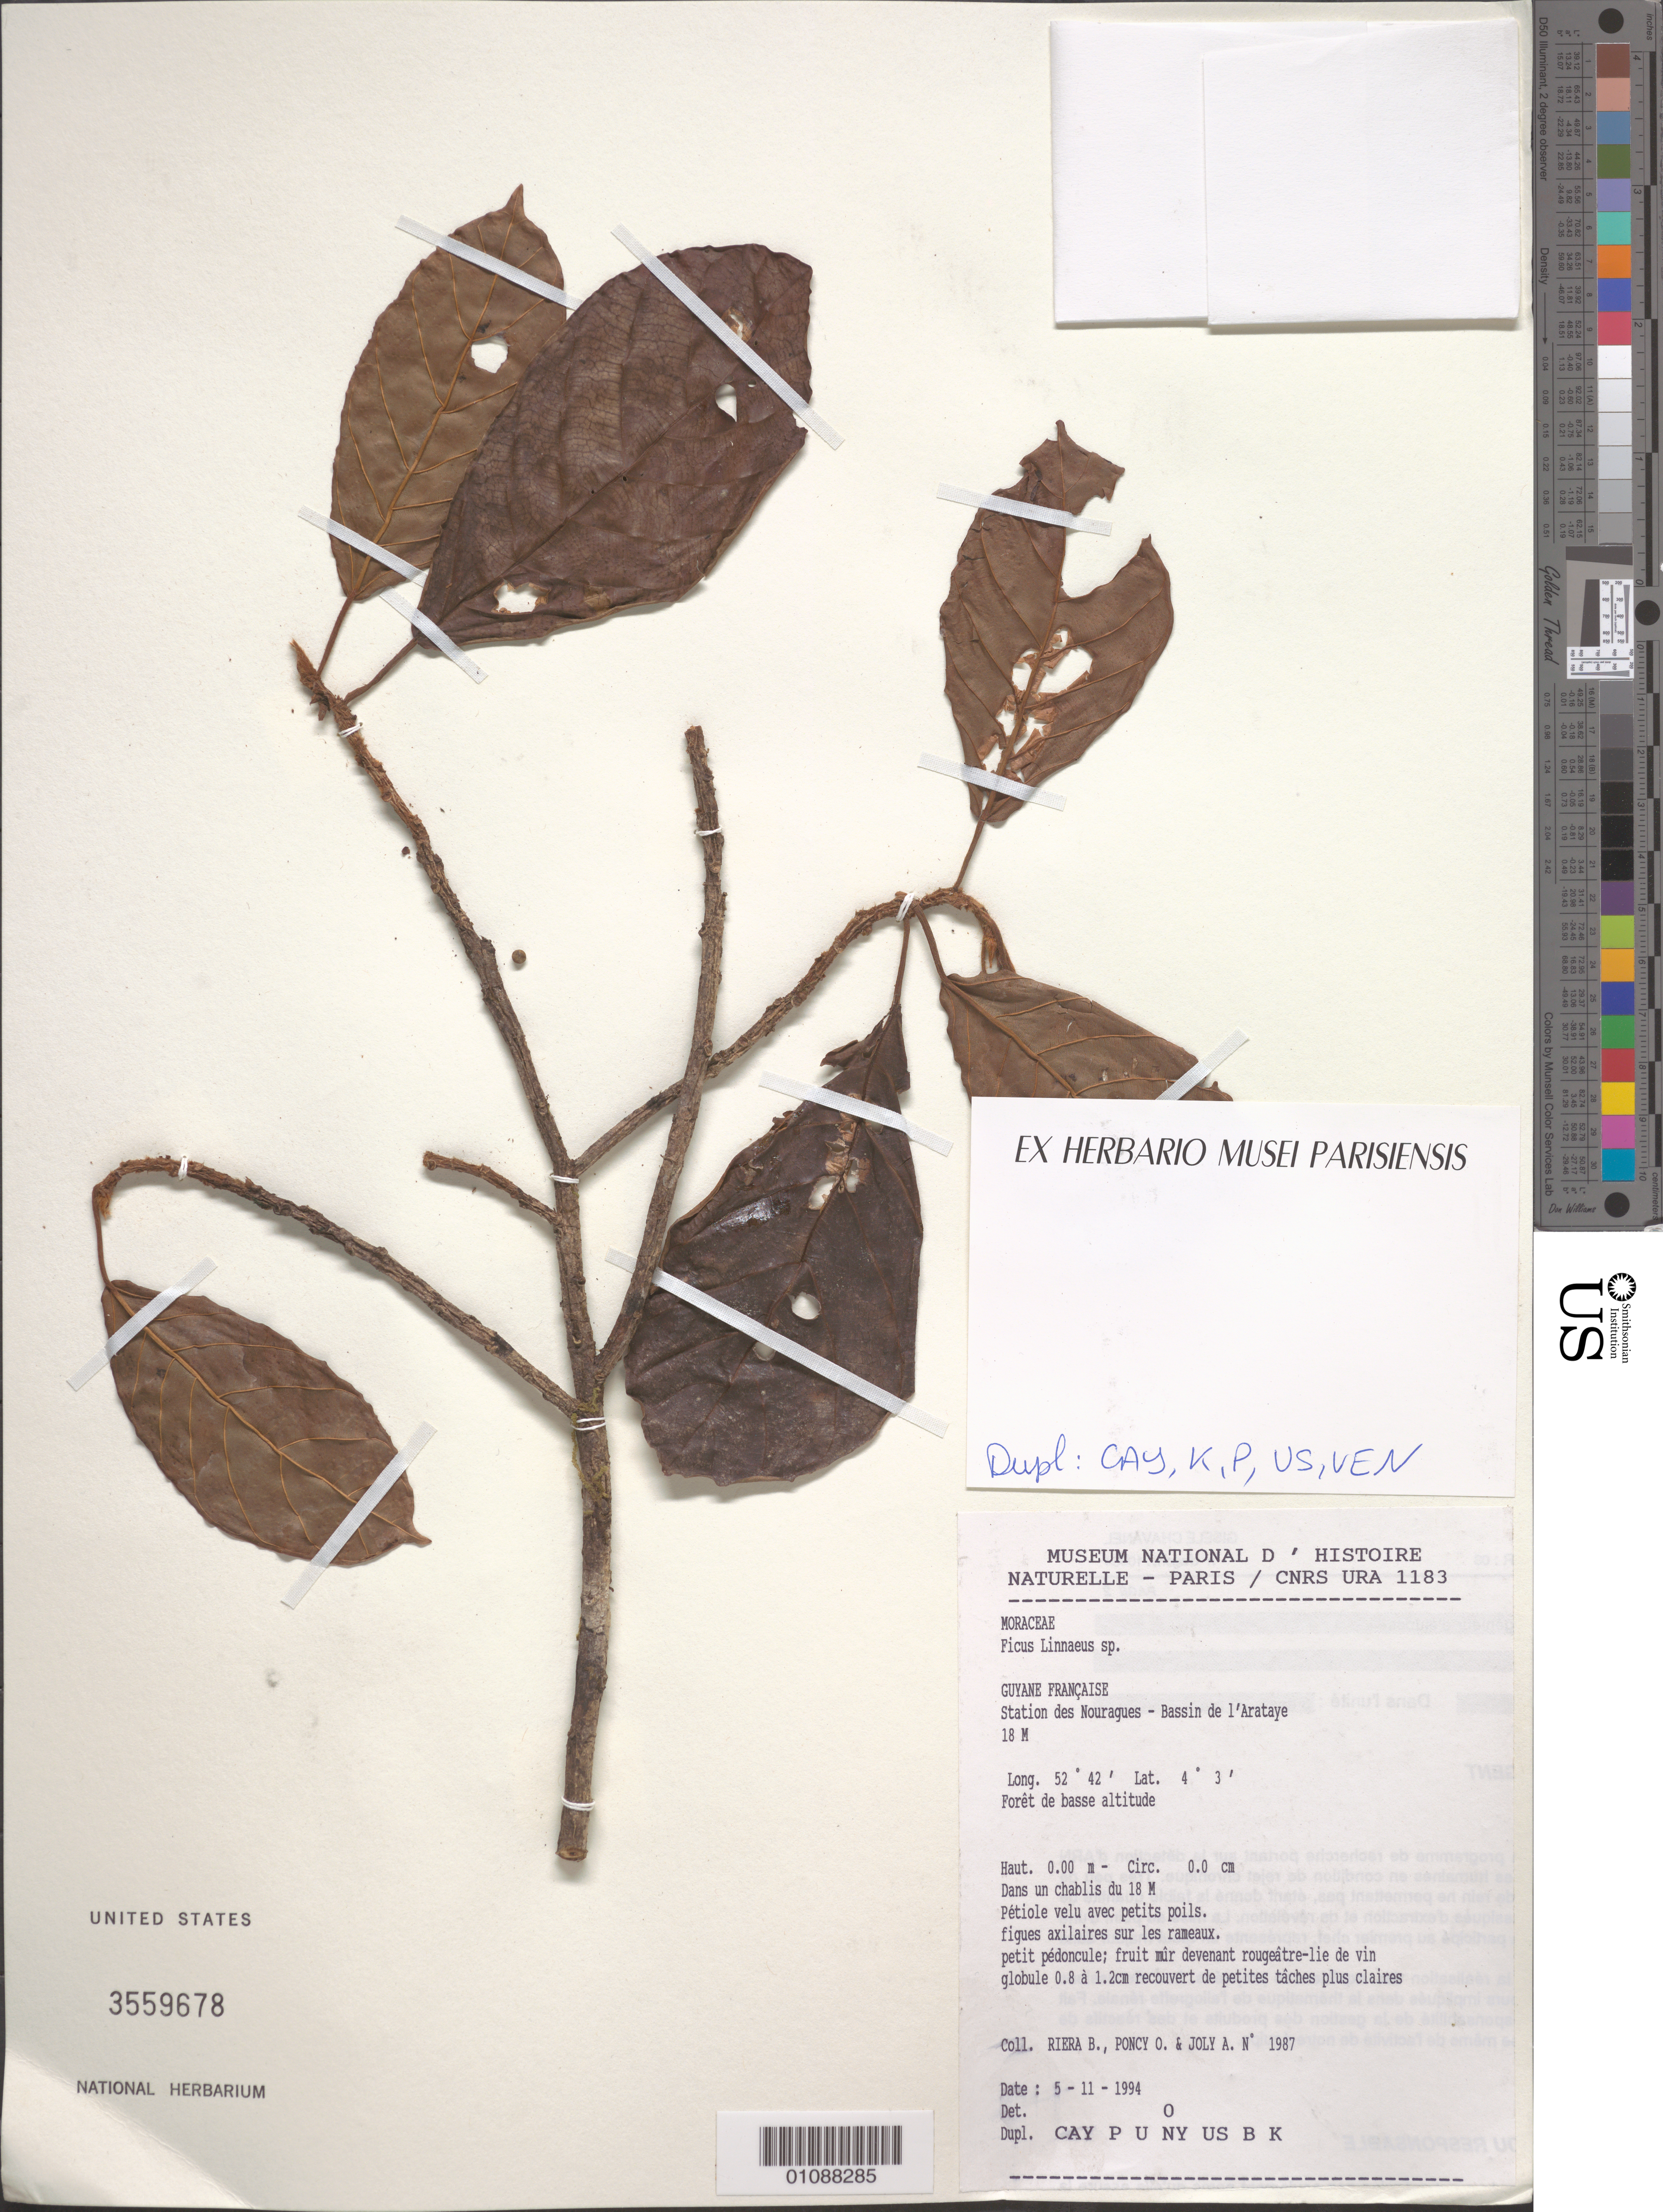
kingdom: Plantae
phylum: Tracheophyta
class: Magnoliopsida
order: Rosales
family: Moraceae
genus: Ficus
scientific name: Ficus sp.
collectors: B. Riéra, O. Poncy & A. Joly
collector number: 1987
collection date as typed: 5-Nov-94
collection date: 1994-11-05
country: French Guiana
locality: Station des Nouragues, Bassin de l'Aratyae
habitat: Chablis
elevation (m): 18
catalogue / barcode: US 3559678